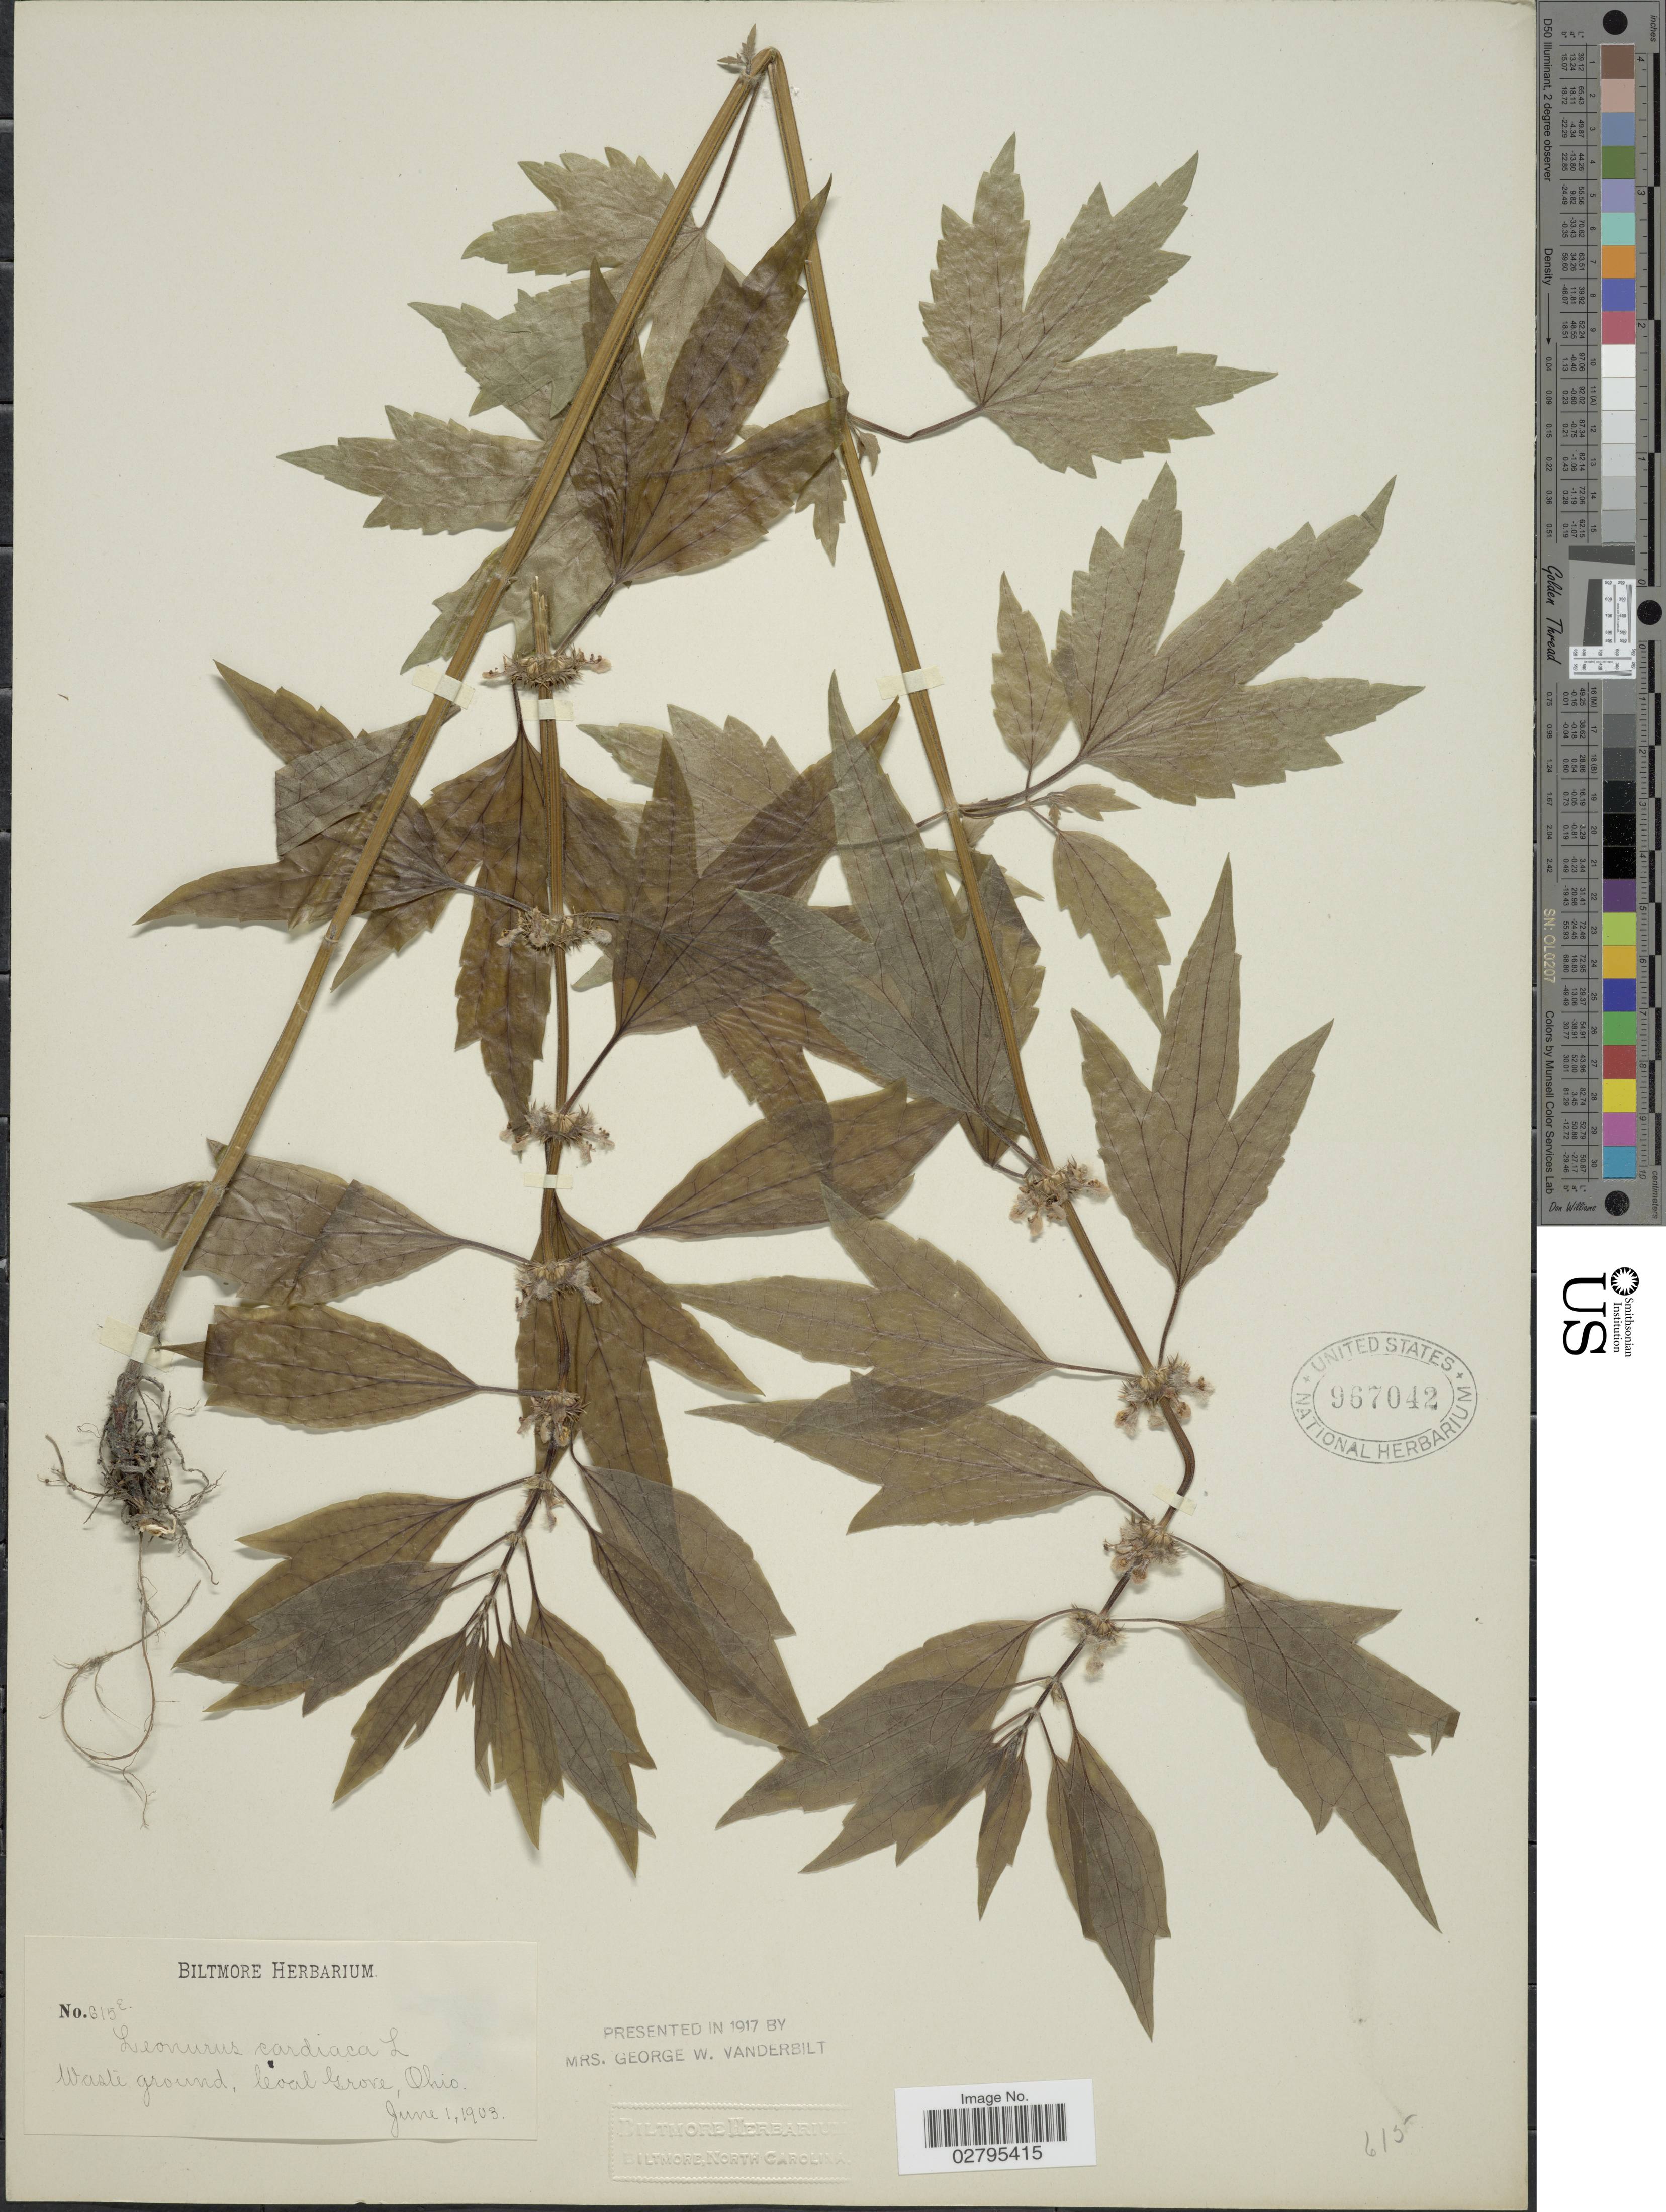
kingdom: Plantae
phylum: Tracheophyta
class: Magnoliopsida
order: Lamiales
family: Lamiaceae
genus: Leonurus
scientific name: Leonurus cardiaca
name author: L.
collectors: ex herb. Biltmore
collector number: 615e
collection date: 1903-06-01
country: United States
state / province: Ohio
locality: Coal Grove.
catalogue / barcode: US 967042